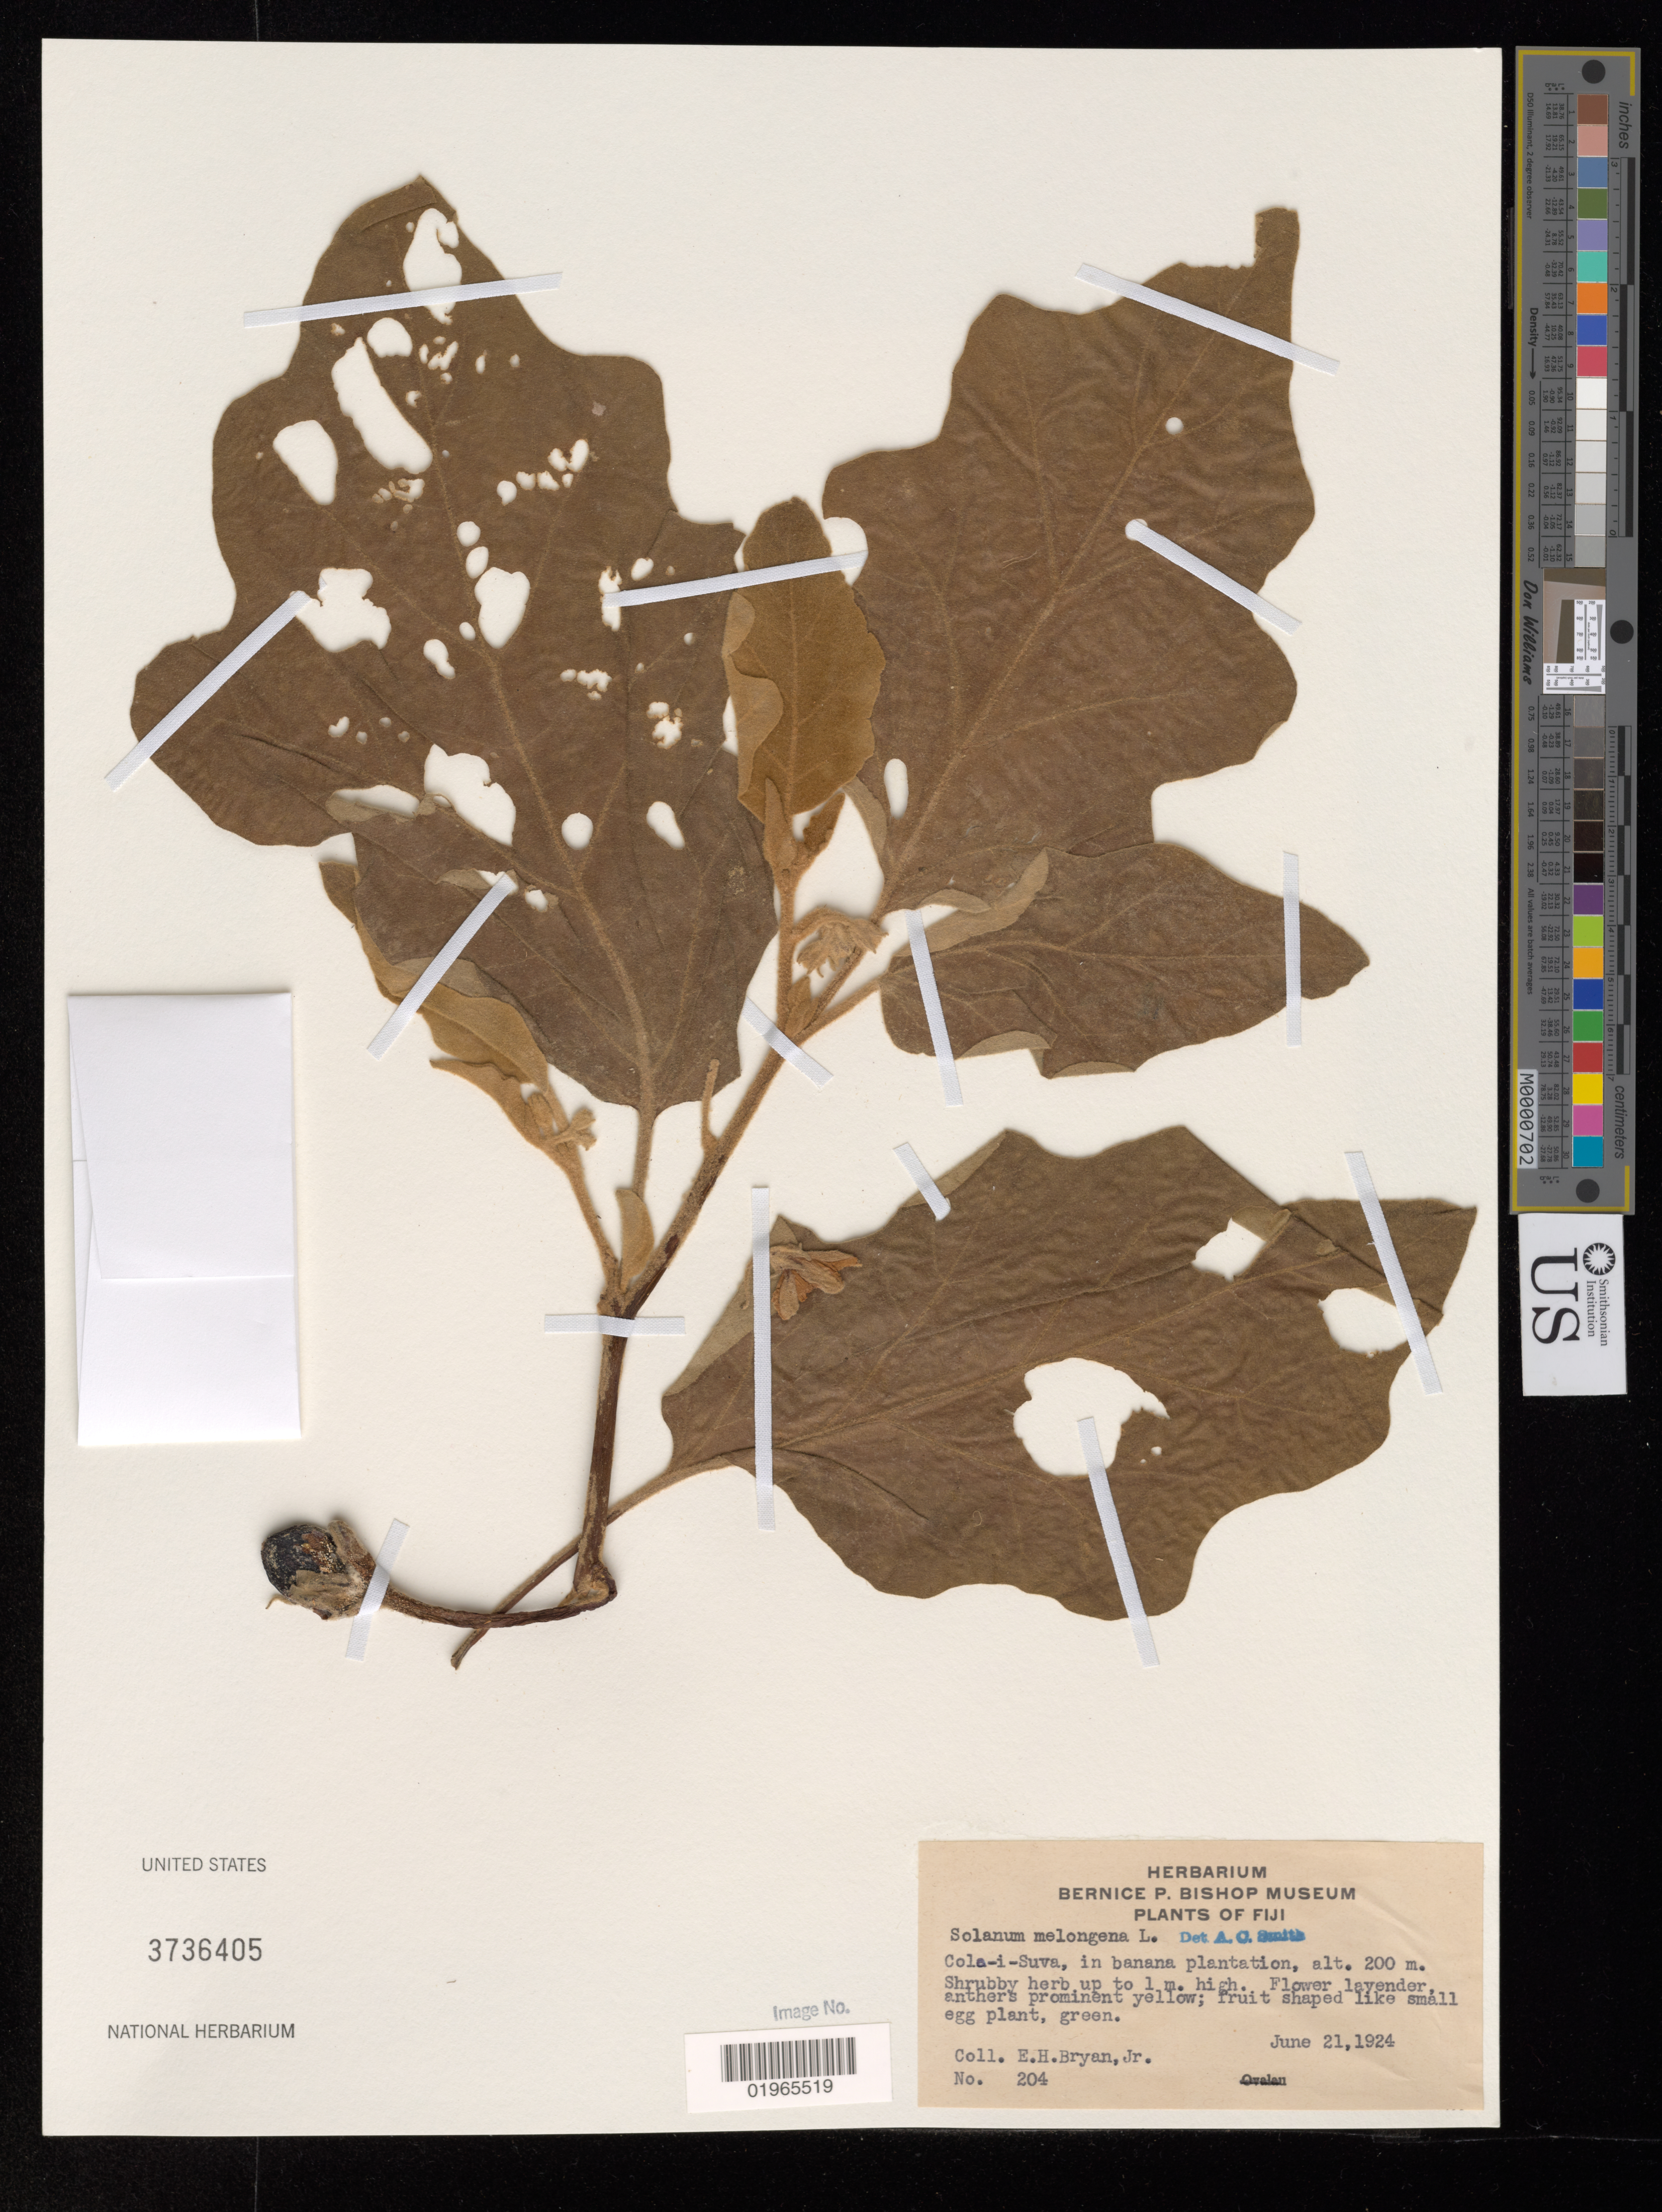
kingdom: Plantae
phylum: Tracheophyta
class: Magnoliopsida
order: Solanales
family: Solanaceae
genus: Solanum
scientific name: Solanum melongena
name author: L.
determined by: Smith, A. C.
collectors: E. Bryan Jr.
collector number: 204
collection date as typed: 21 Jun 1924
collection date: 1924-06-21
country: Fiji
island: Viti Levu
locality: Colo-I-Suva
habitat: Banana plantation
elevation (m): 200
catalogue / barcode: US 3736405